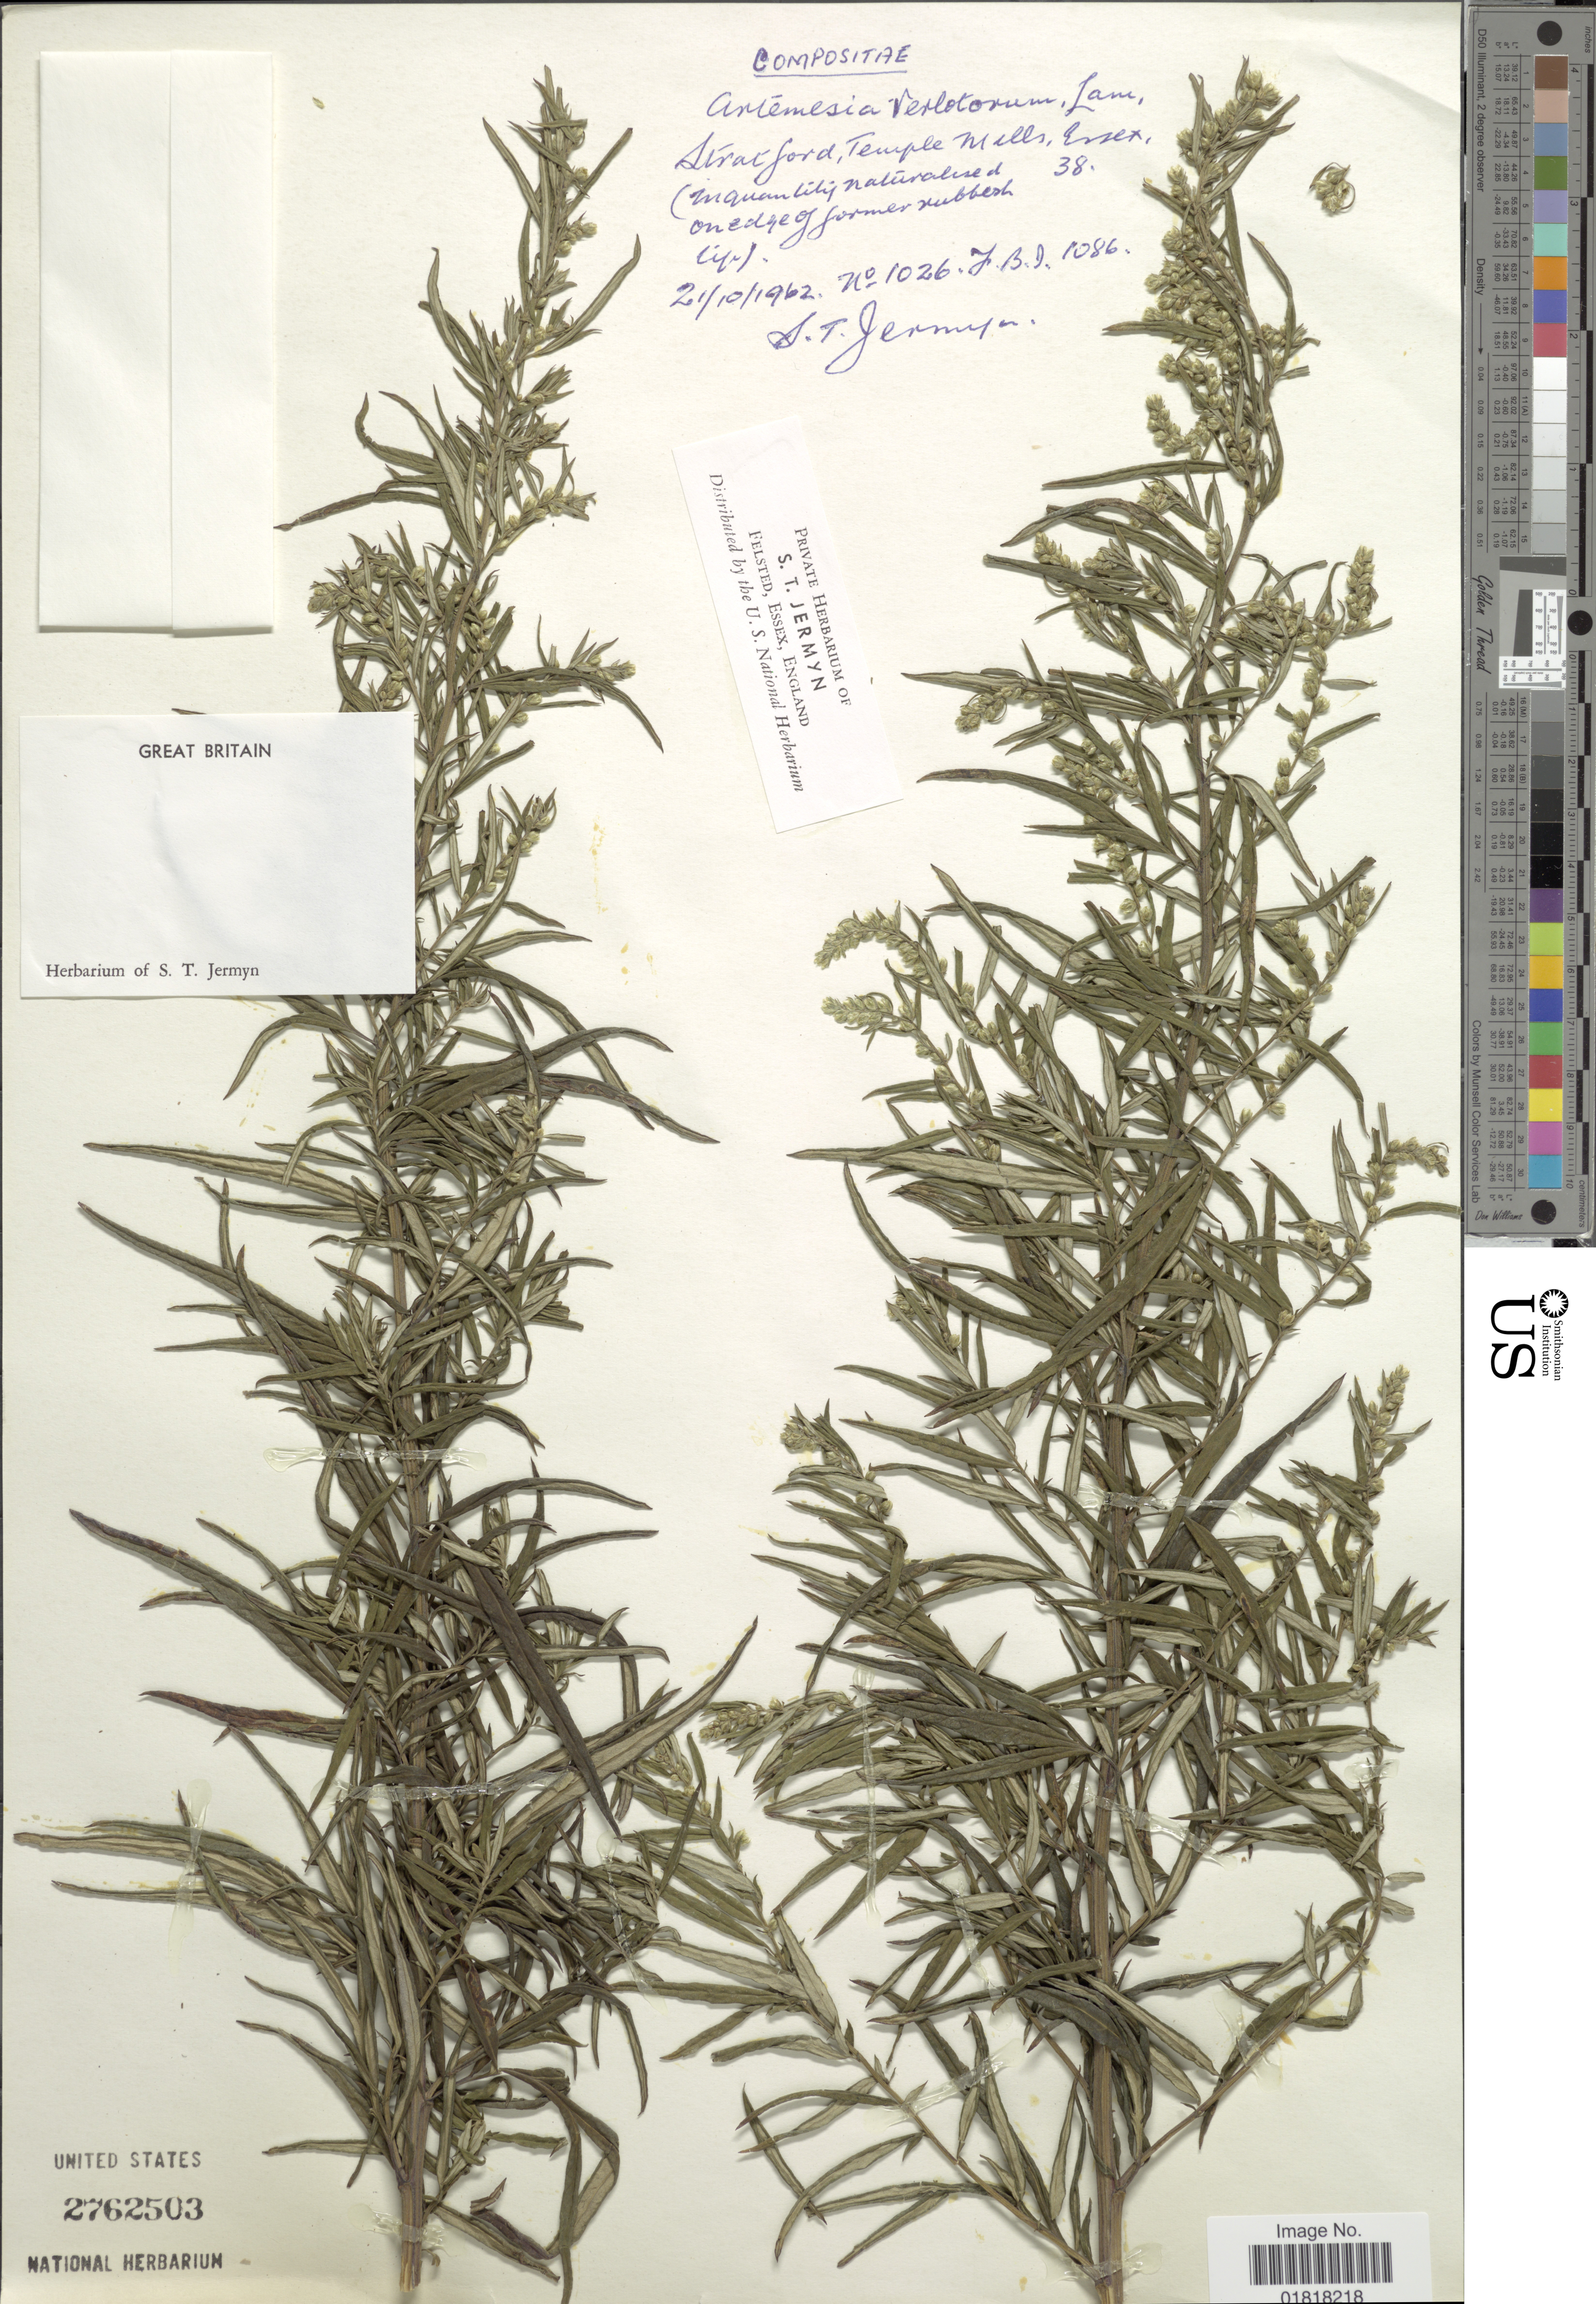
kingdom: Plantae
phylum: Tracheophyta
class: Magnoliopsida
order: Asterales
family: Asteraceae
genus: Artemisia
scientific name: Artemisia verlotorum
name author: Lamotte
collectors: S. Jermyn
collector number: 1026/1086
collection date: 1962-10-21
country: United Kingdom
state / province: England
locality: Great Britain, Stratford, Temple Mills, Essex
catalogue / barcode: US 2762503